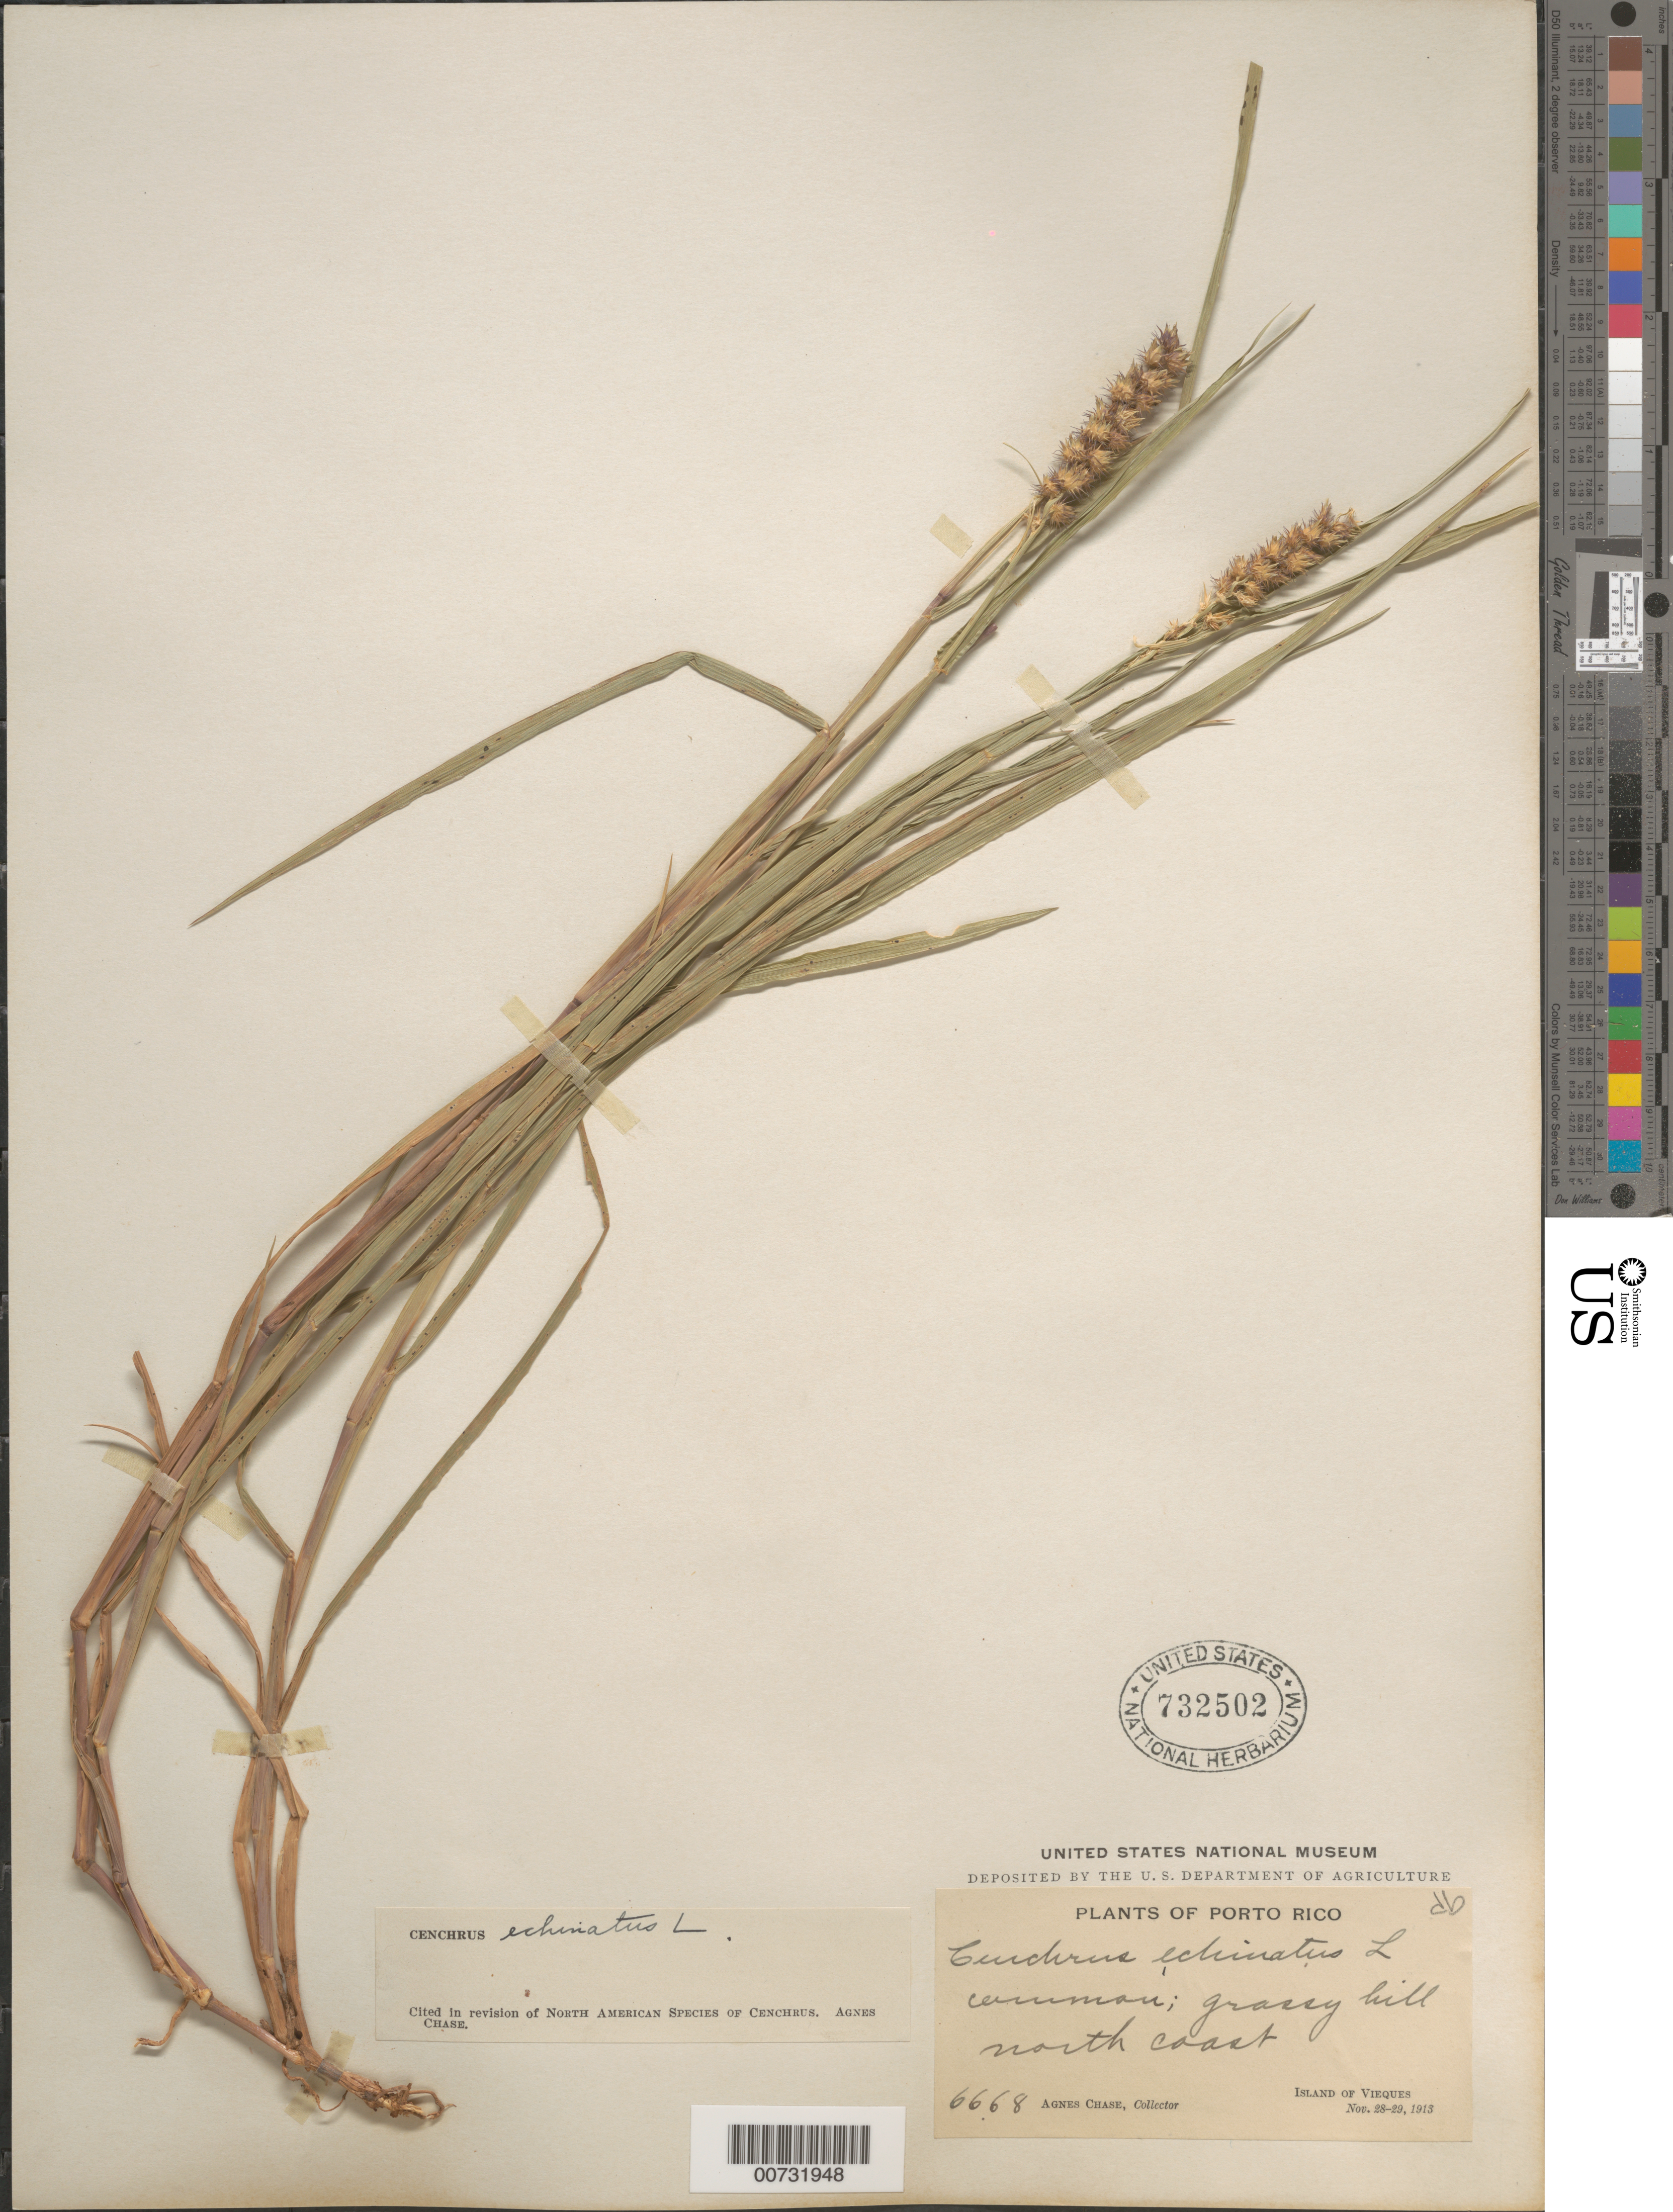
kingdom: Plantae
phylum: Tracheophyta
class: Liliopsida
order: Poales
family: Poaceae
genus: Cenchrus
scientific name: Cenchrus echinatus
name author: L.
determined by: Chase, [M.] Agnes, (US)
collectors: A. Chase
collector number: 6668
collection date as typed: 28 Nov 1913 and 29 Nov 1913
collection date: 1913-11-28,1913-11-29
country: Puerto Rico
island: Vieques I.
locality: North Coast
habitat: Grassy hill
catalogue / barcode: US 732502